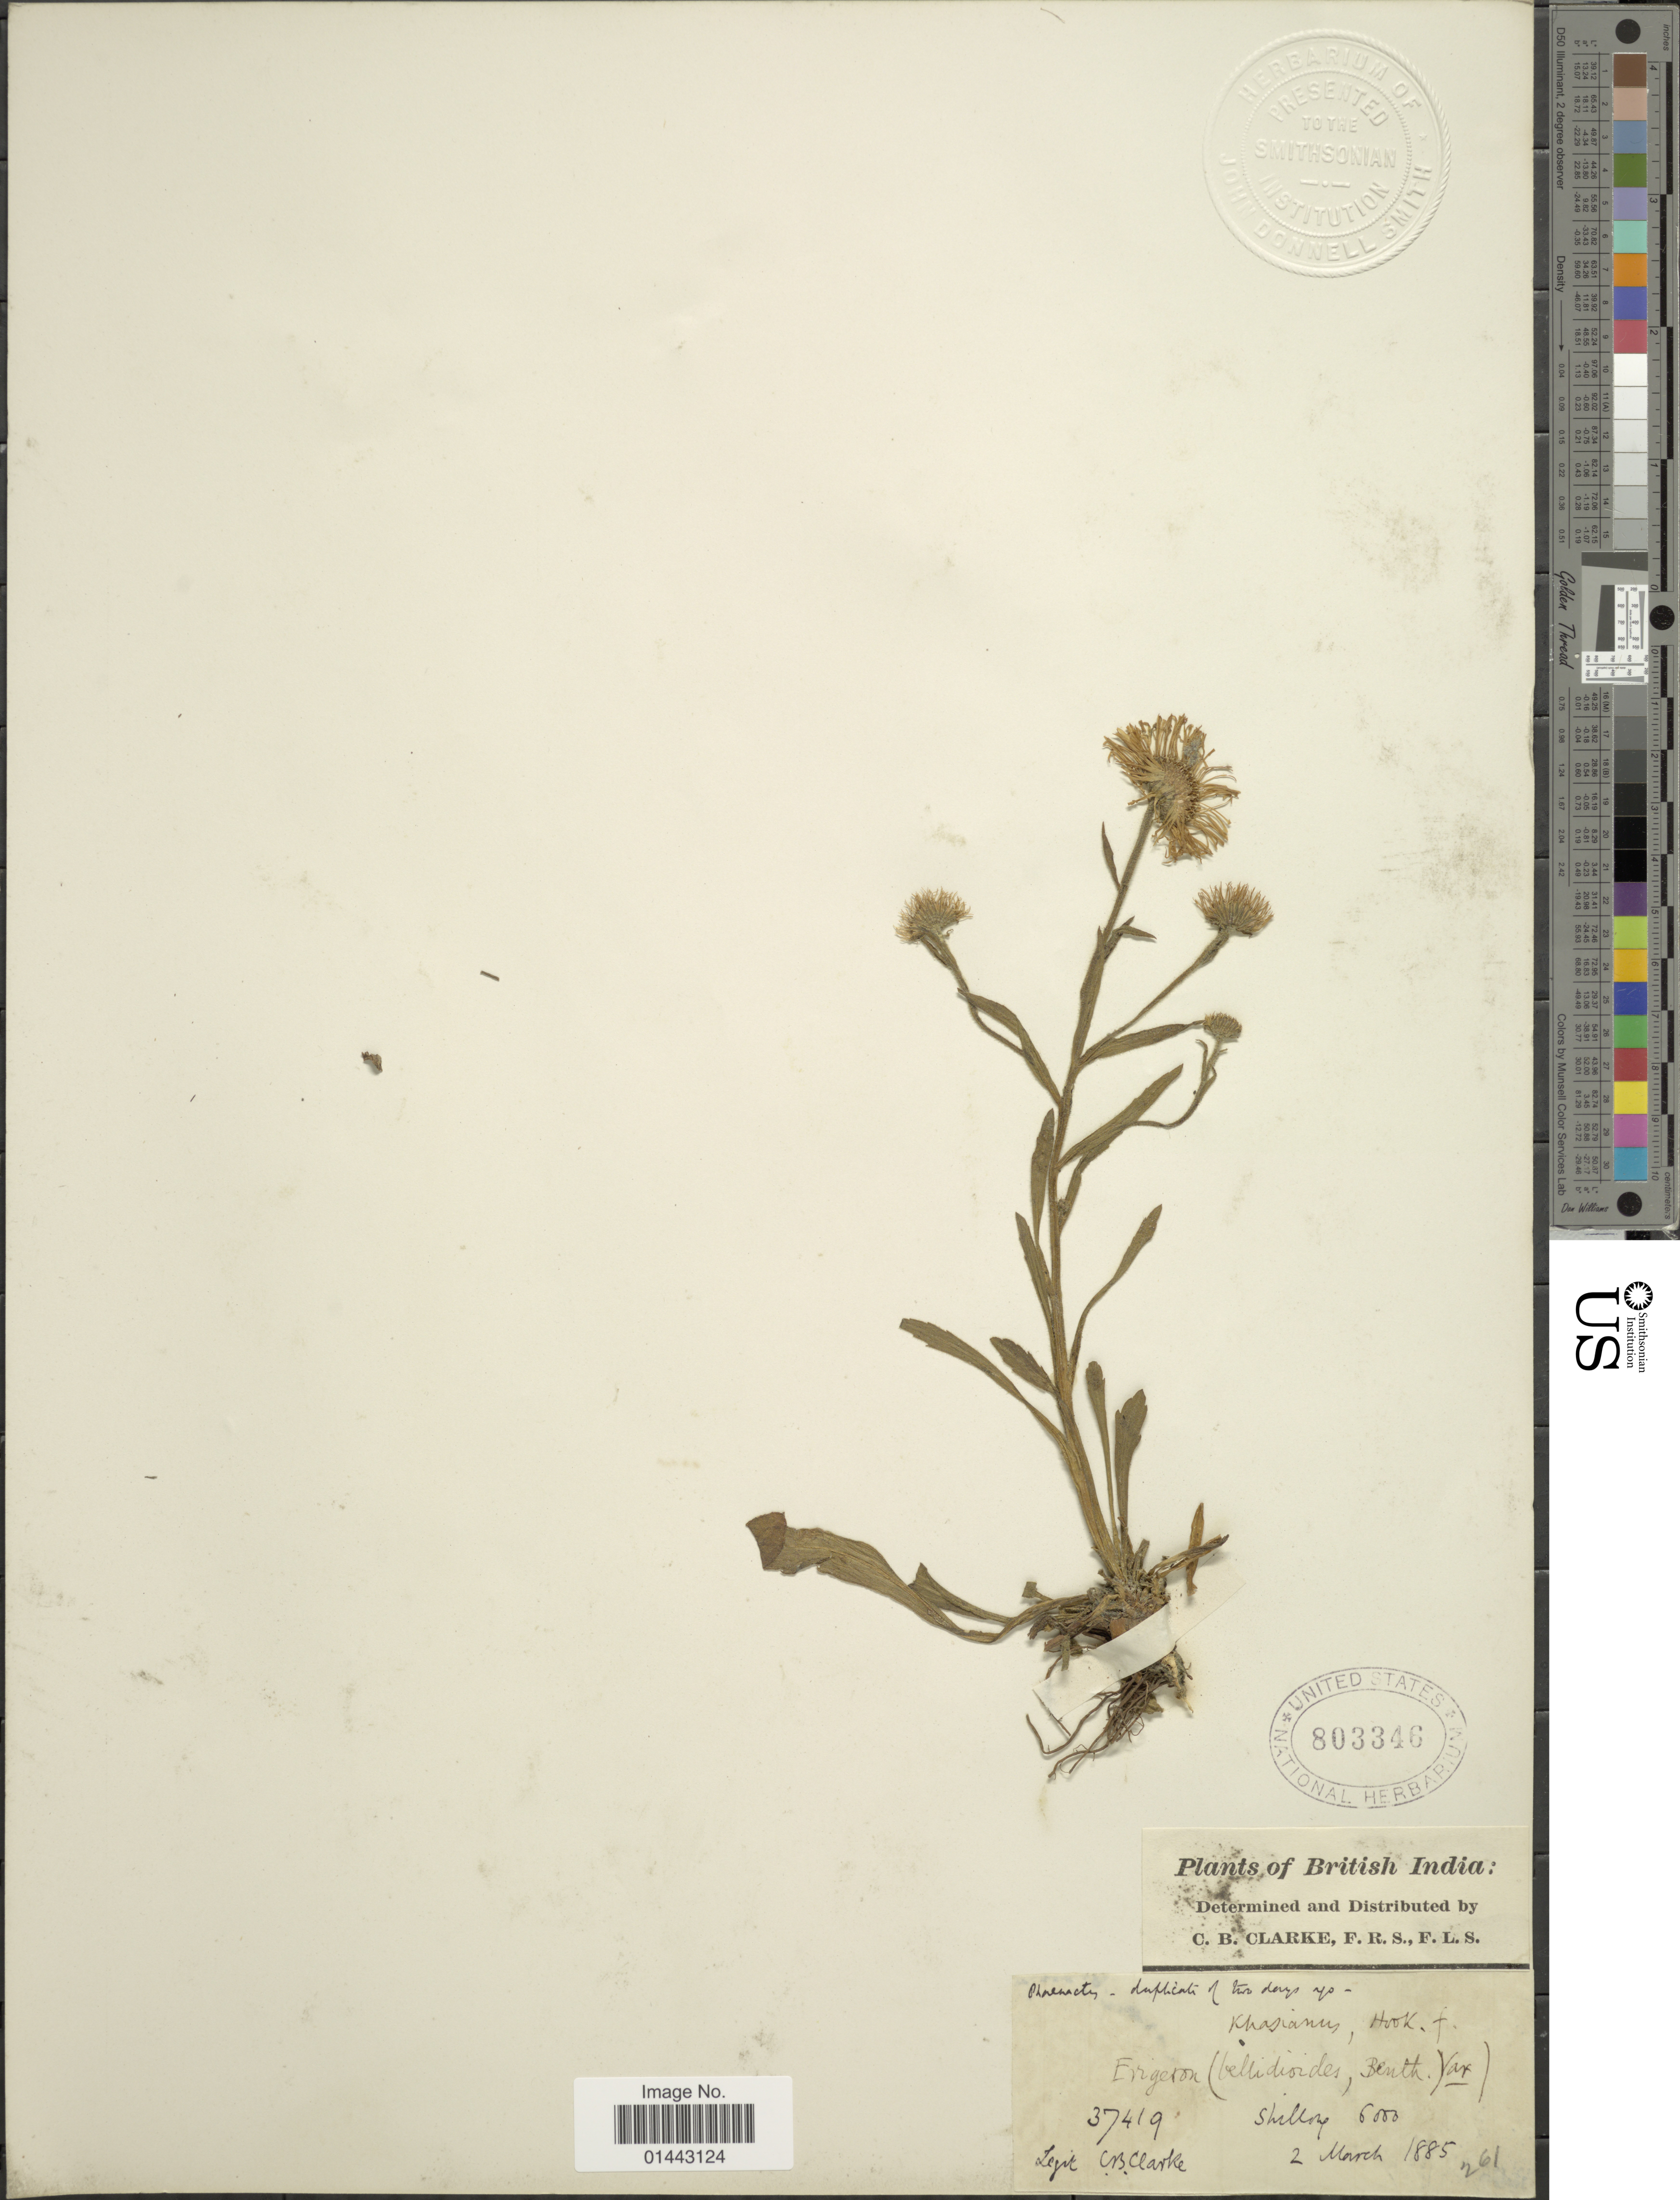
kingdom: Plantae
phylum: Tracheophyta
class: Magnoliopsida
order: Asterales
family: Asteraceae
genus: Erigeron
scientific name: Erigeron khasianus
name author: Hook. f.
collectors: C. B. Clarke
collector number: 37419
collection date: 1885-03-02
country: India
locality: British India, Shillong.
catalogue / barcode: US 803346